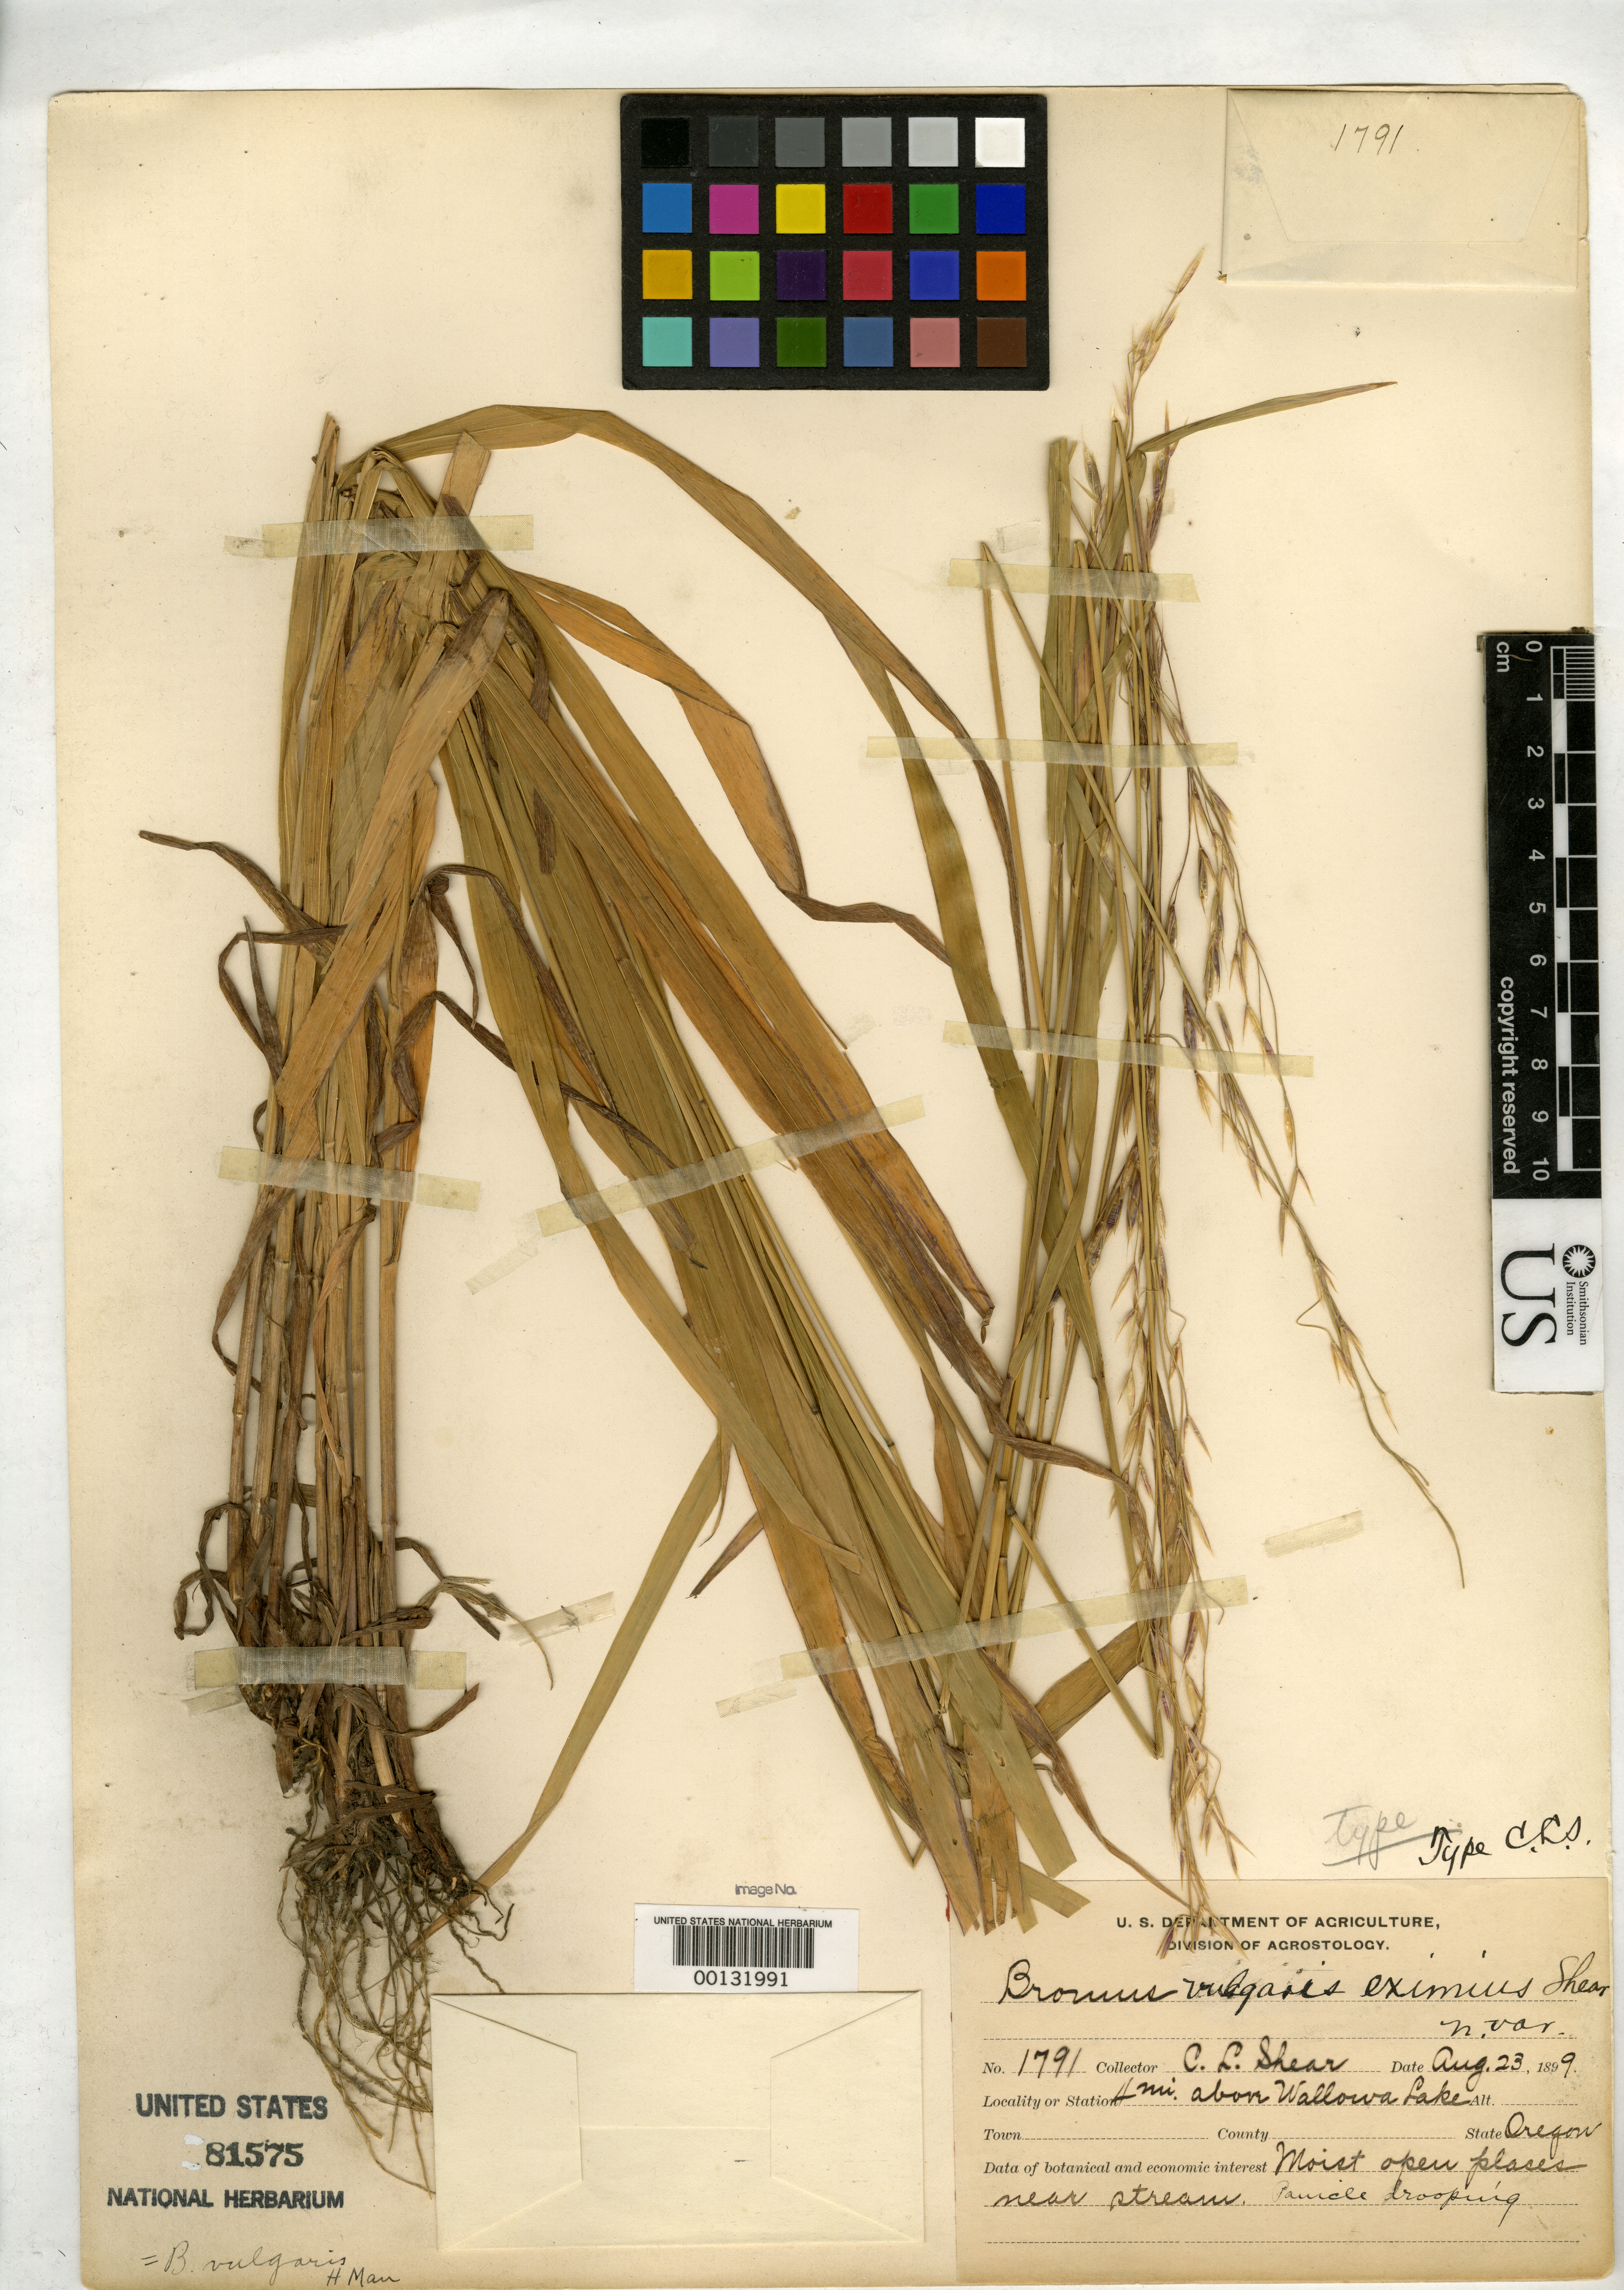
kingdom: Plantae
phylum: Tracheophyta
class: Liliopsida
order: Poales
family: Poaceae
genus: Bromus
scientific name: Bromus vulgaris var. eximius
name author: Shear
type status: Holotype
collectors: C. L. Shear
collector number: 1791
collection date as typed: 23 Aug 1899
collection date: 1899-08-23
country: United States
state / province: Oregon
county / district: Wallowa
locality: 4 mi above Wallowa Lake.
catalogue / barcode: US 81575